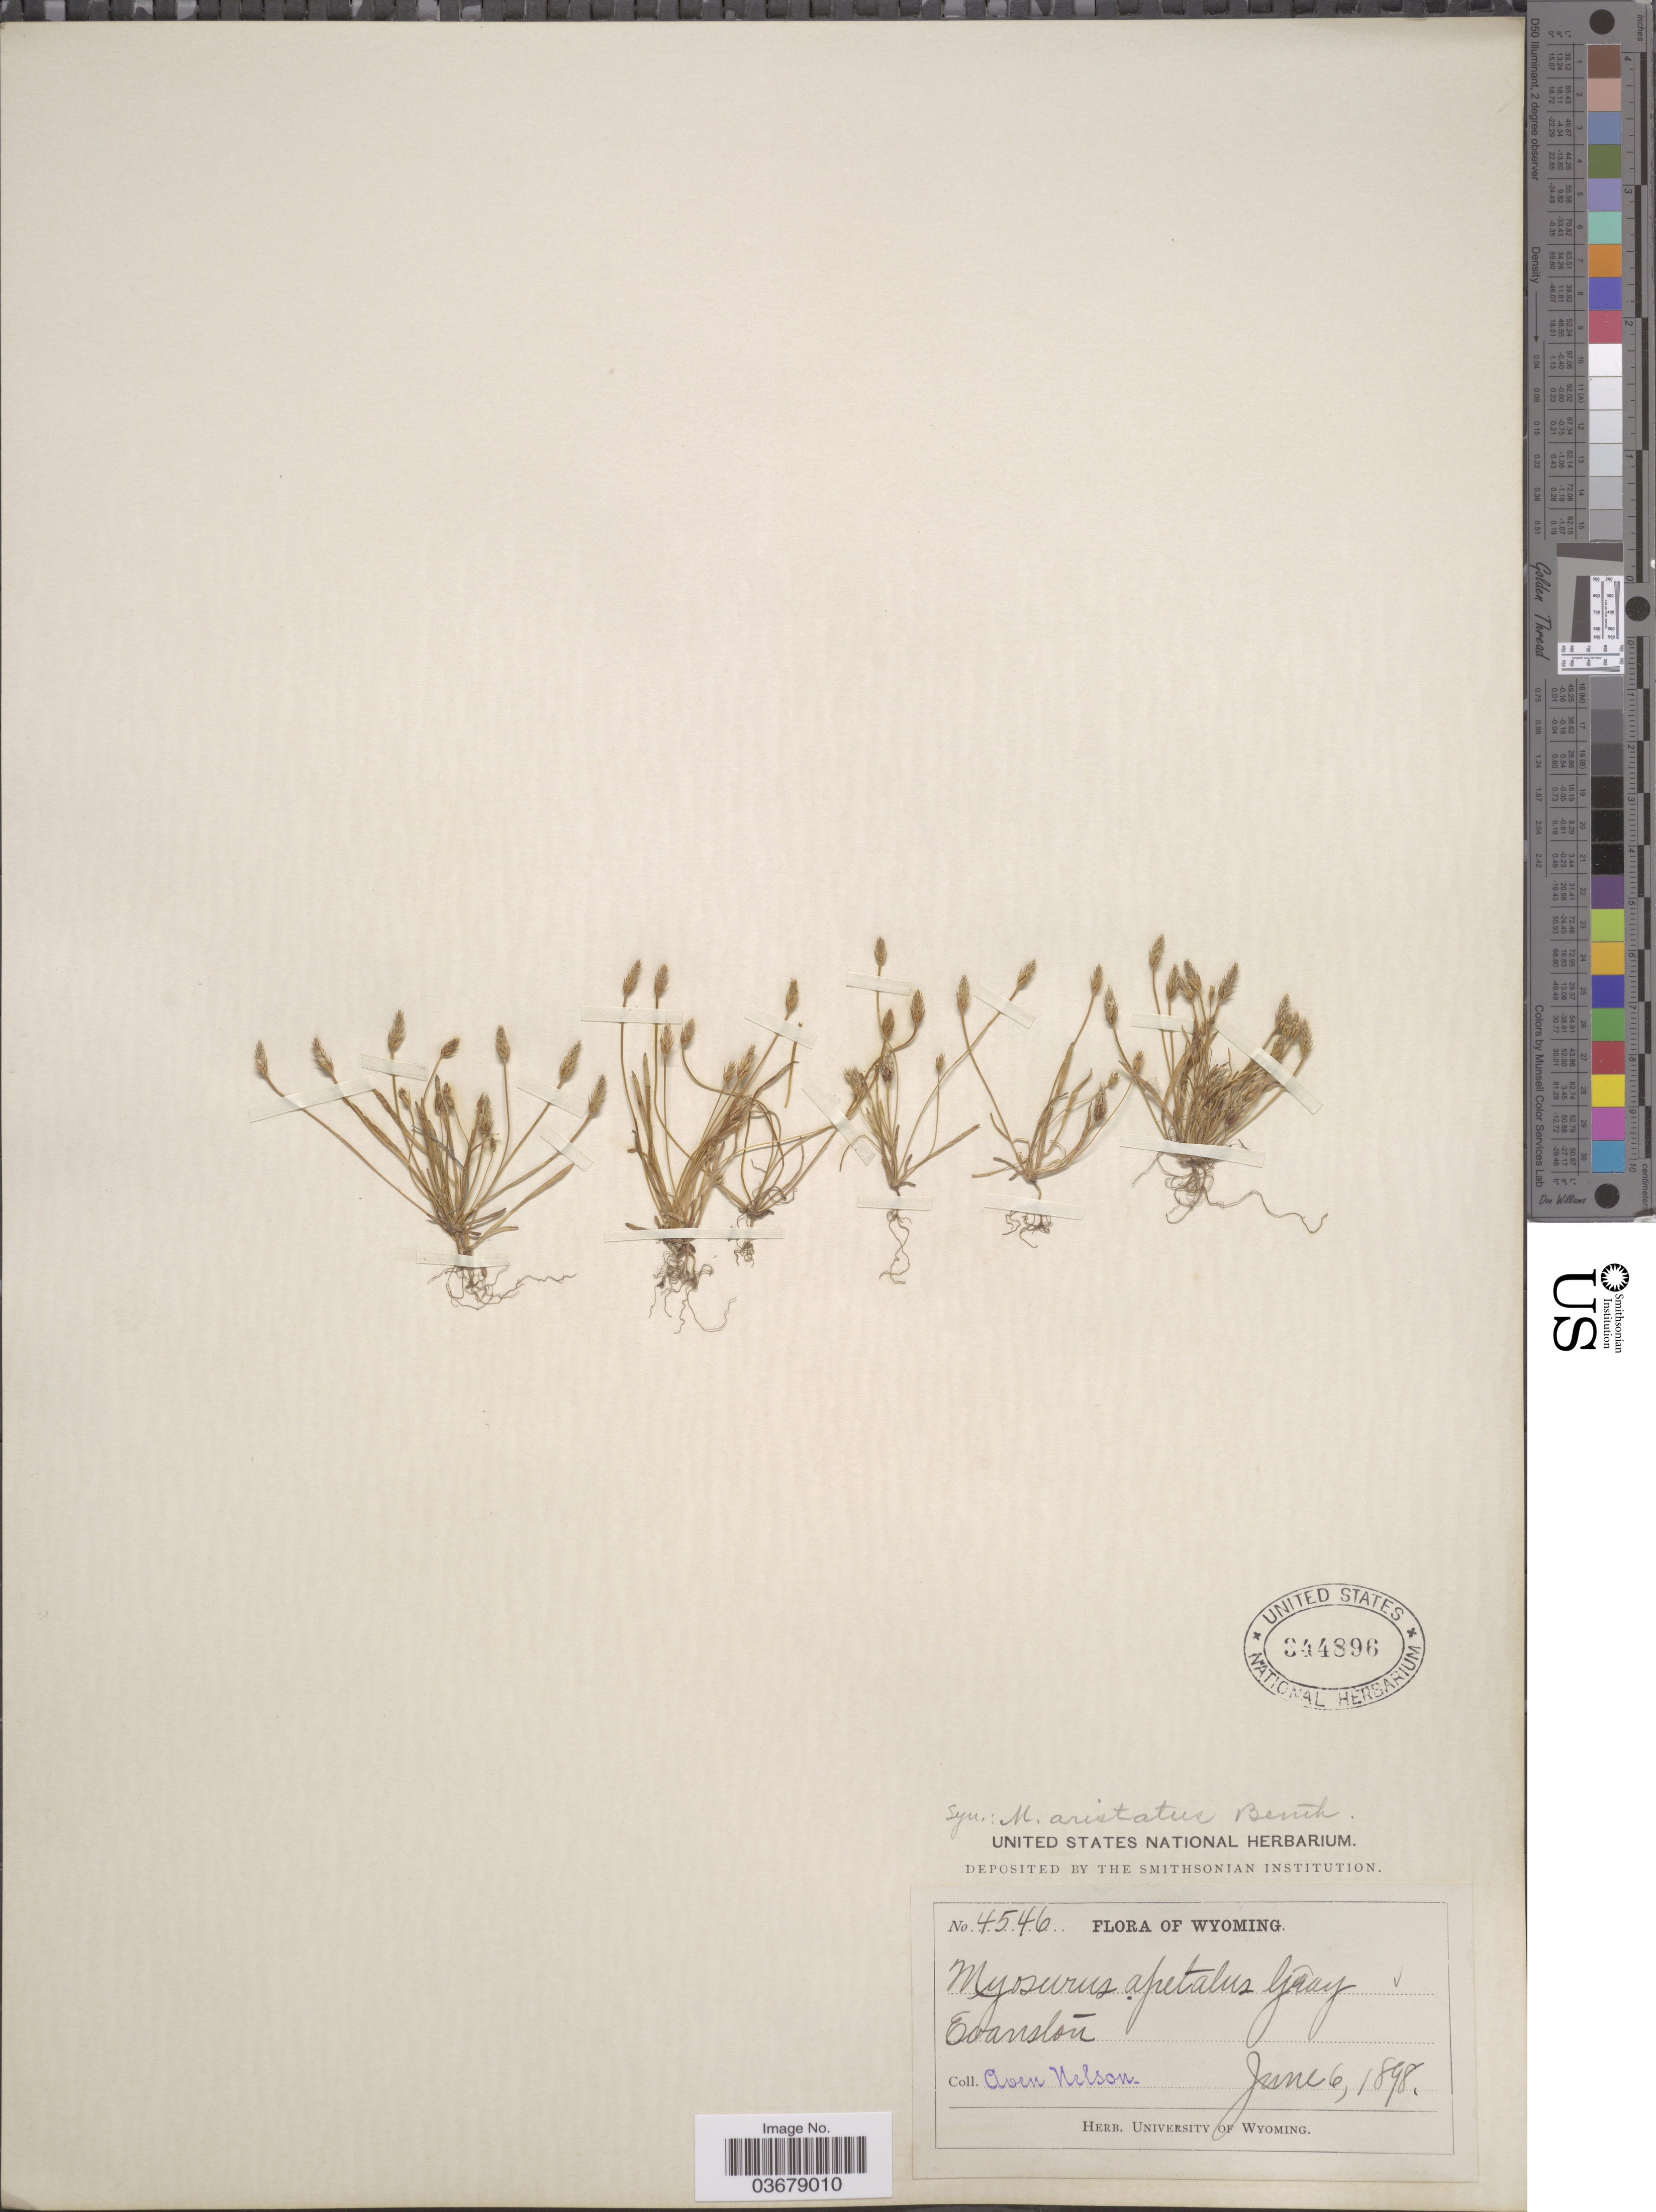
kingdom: Plantae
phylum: Tracheophyta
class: Magnoliopsida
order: Ranunculales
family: Ranunculaceae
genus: Myosurus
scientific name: Myosurus aristatus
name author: Benth.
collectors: A. Nelson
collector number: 4546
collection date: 1898-06-06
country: United States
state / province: Wyoming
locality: Evanston.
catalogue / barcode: US 344896